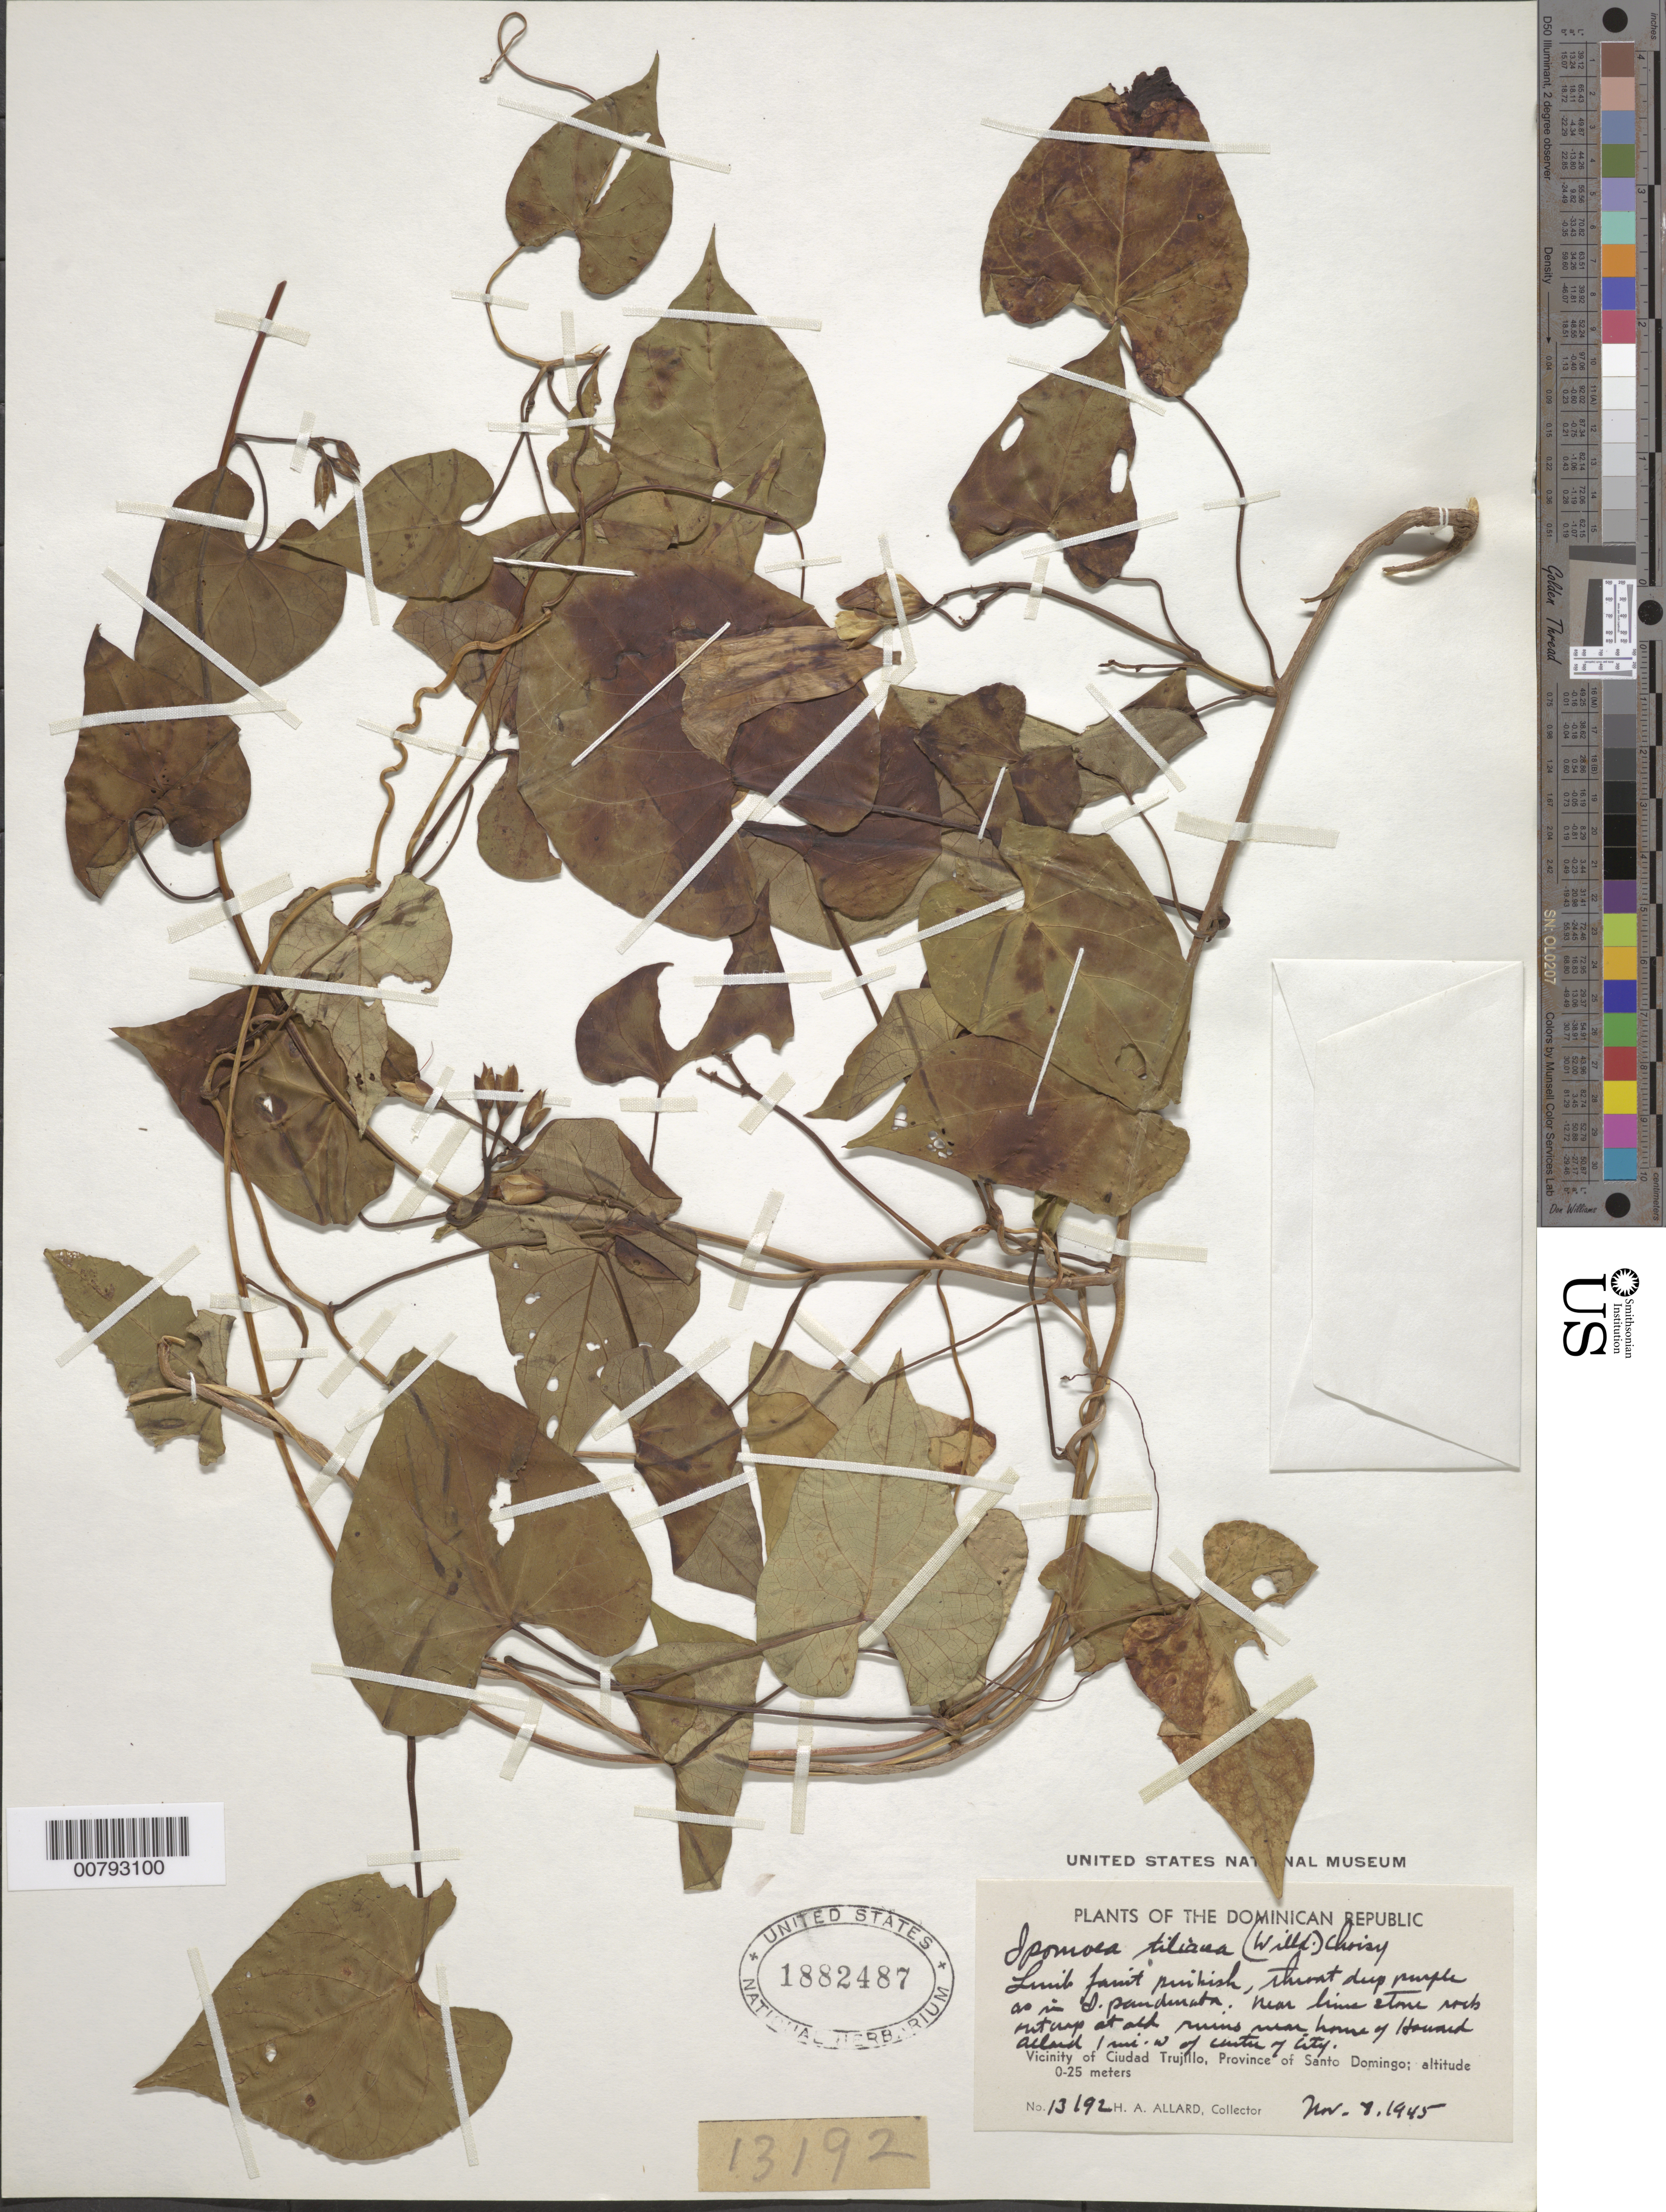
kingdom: Plantae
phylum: Tracheophyta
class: Magnoliopsida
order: Solanales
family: Convolvulaceae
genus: Ipomoea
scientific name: Ipomoea tiliacea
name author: (Willd.) Choisy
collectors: H. A. Allard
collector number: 13192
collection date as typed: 08 Nov 1945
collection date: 1945-11-08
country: Dominican Republic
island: Hispaniola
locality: Province of Santo Domingo, vicinity of Ciudad Trujillo, at old ruins near home of Howard Allard, 1 mile W of center of city.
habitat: Near limestone rock outcrop.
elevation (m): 0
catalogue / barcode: US 1882487